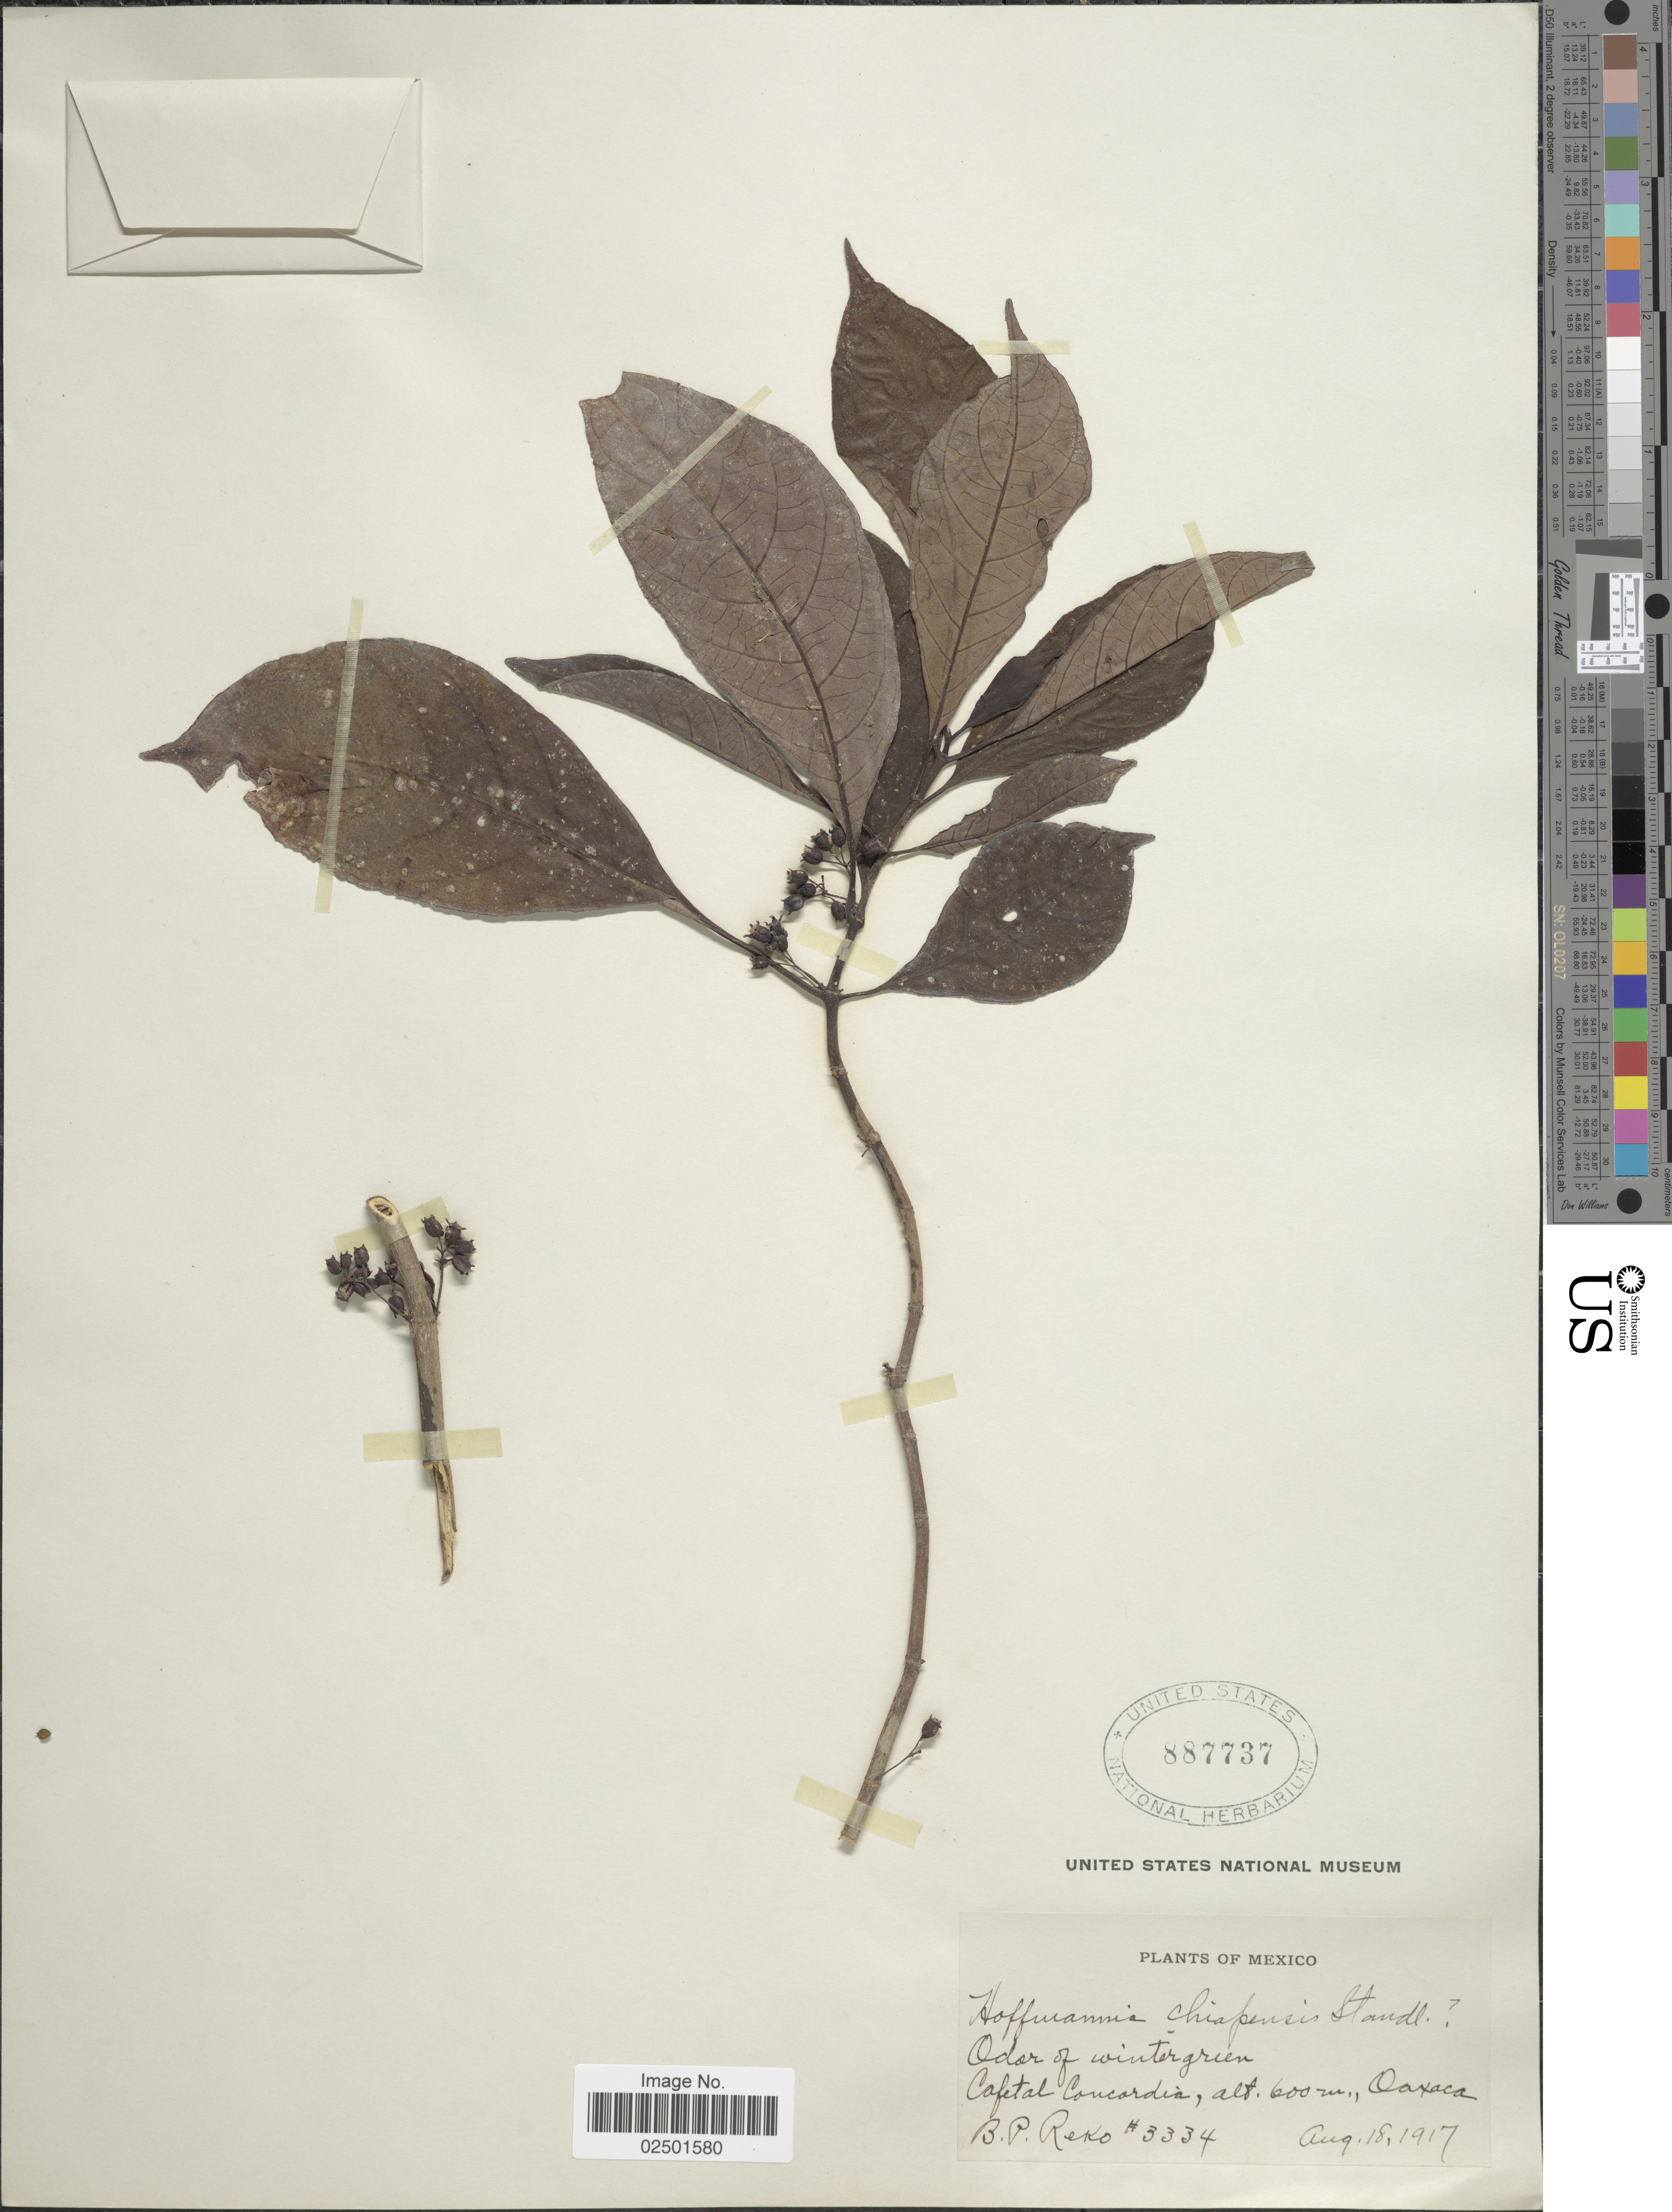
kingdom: Plantae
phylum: Tracheophyta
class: Magnoliopsida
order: Gentianales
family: Rubiaceae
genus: Hoffmannia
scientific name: Hoffmannia chiapensis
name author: Standl.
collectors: B. P. Reko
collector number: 3334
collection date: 1917-08-18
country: Mexico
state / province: Oaxaca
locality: Odor of winter green, Cafetal Concordia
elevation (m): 600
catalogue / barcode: US 887737